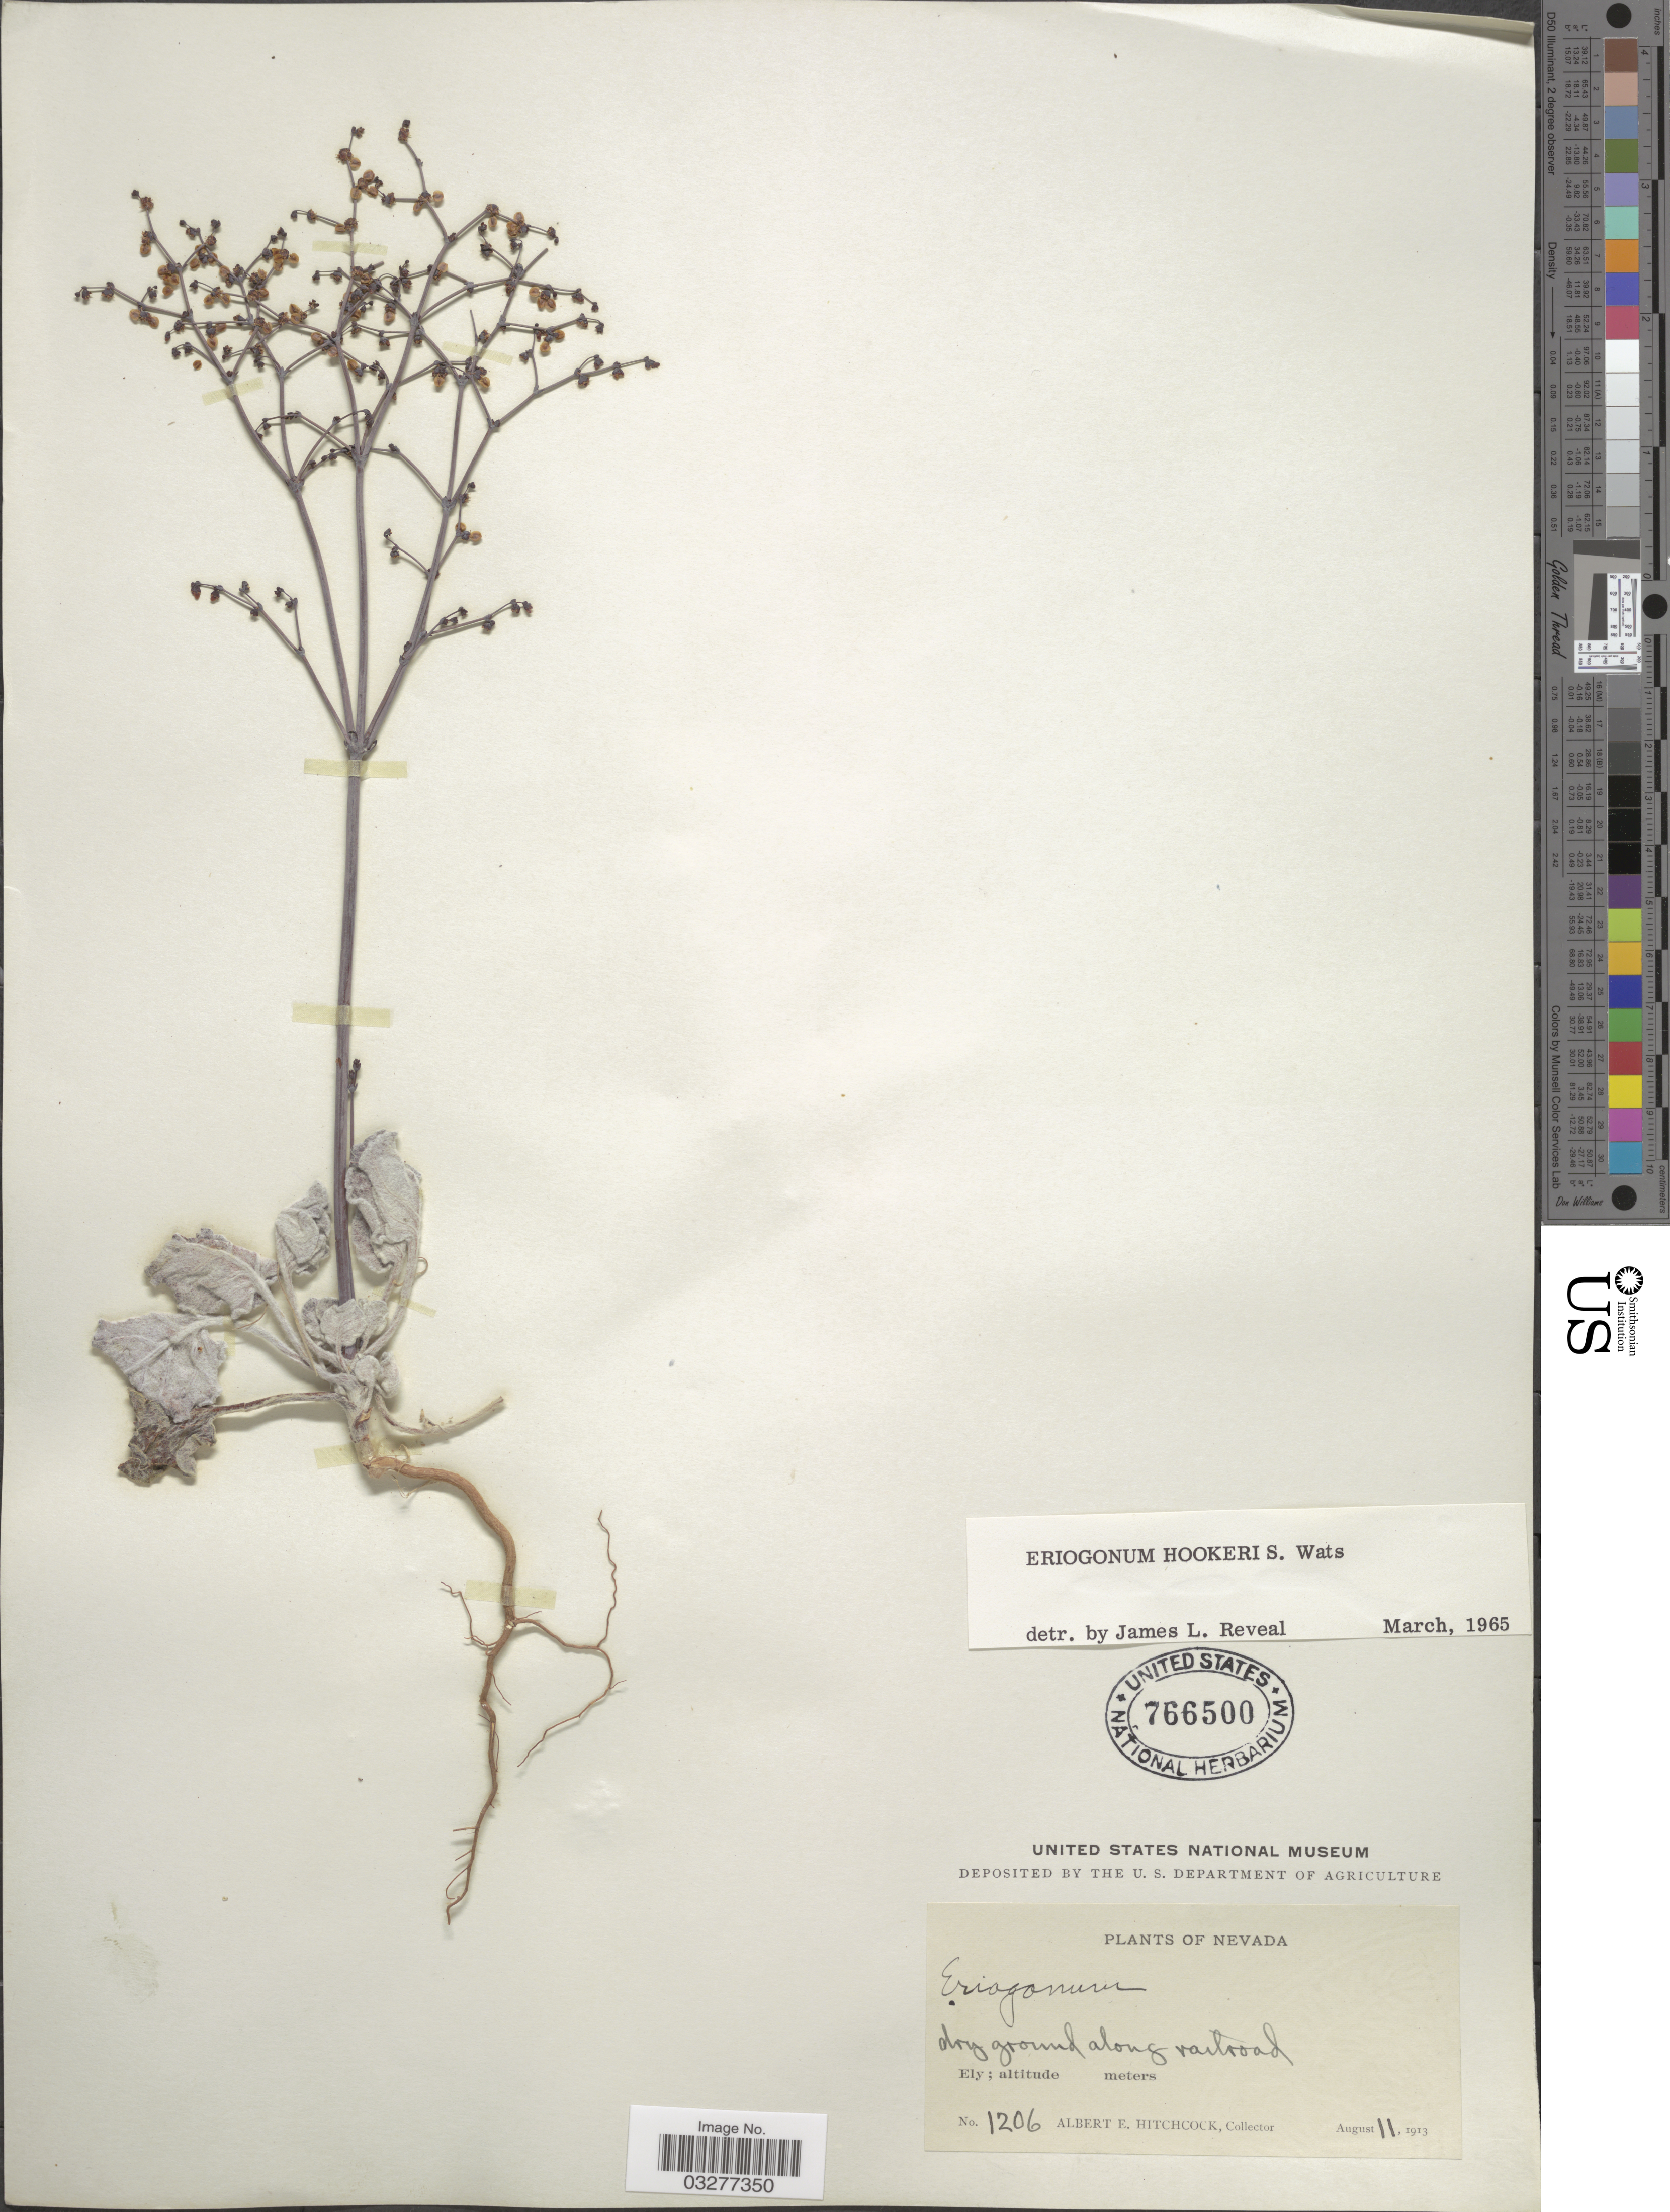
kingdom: Plantae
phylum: Tracheophyta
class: Magnoliopsida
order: Caryophyllales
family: Polygonaceae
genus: Eriogonum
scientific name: Eriogonum hookeri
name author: S. Watson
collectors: A. Hitchcock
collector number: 1206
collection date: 1913-08-11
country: United States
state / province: Nevada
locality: Ely.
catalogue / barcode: US 766500